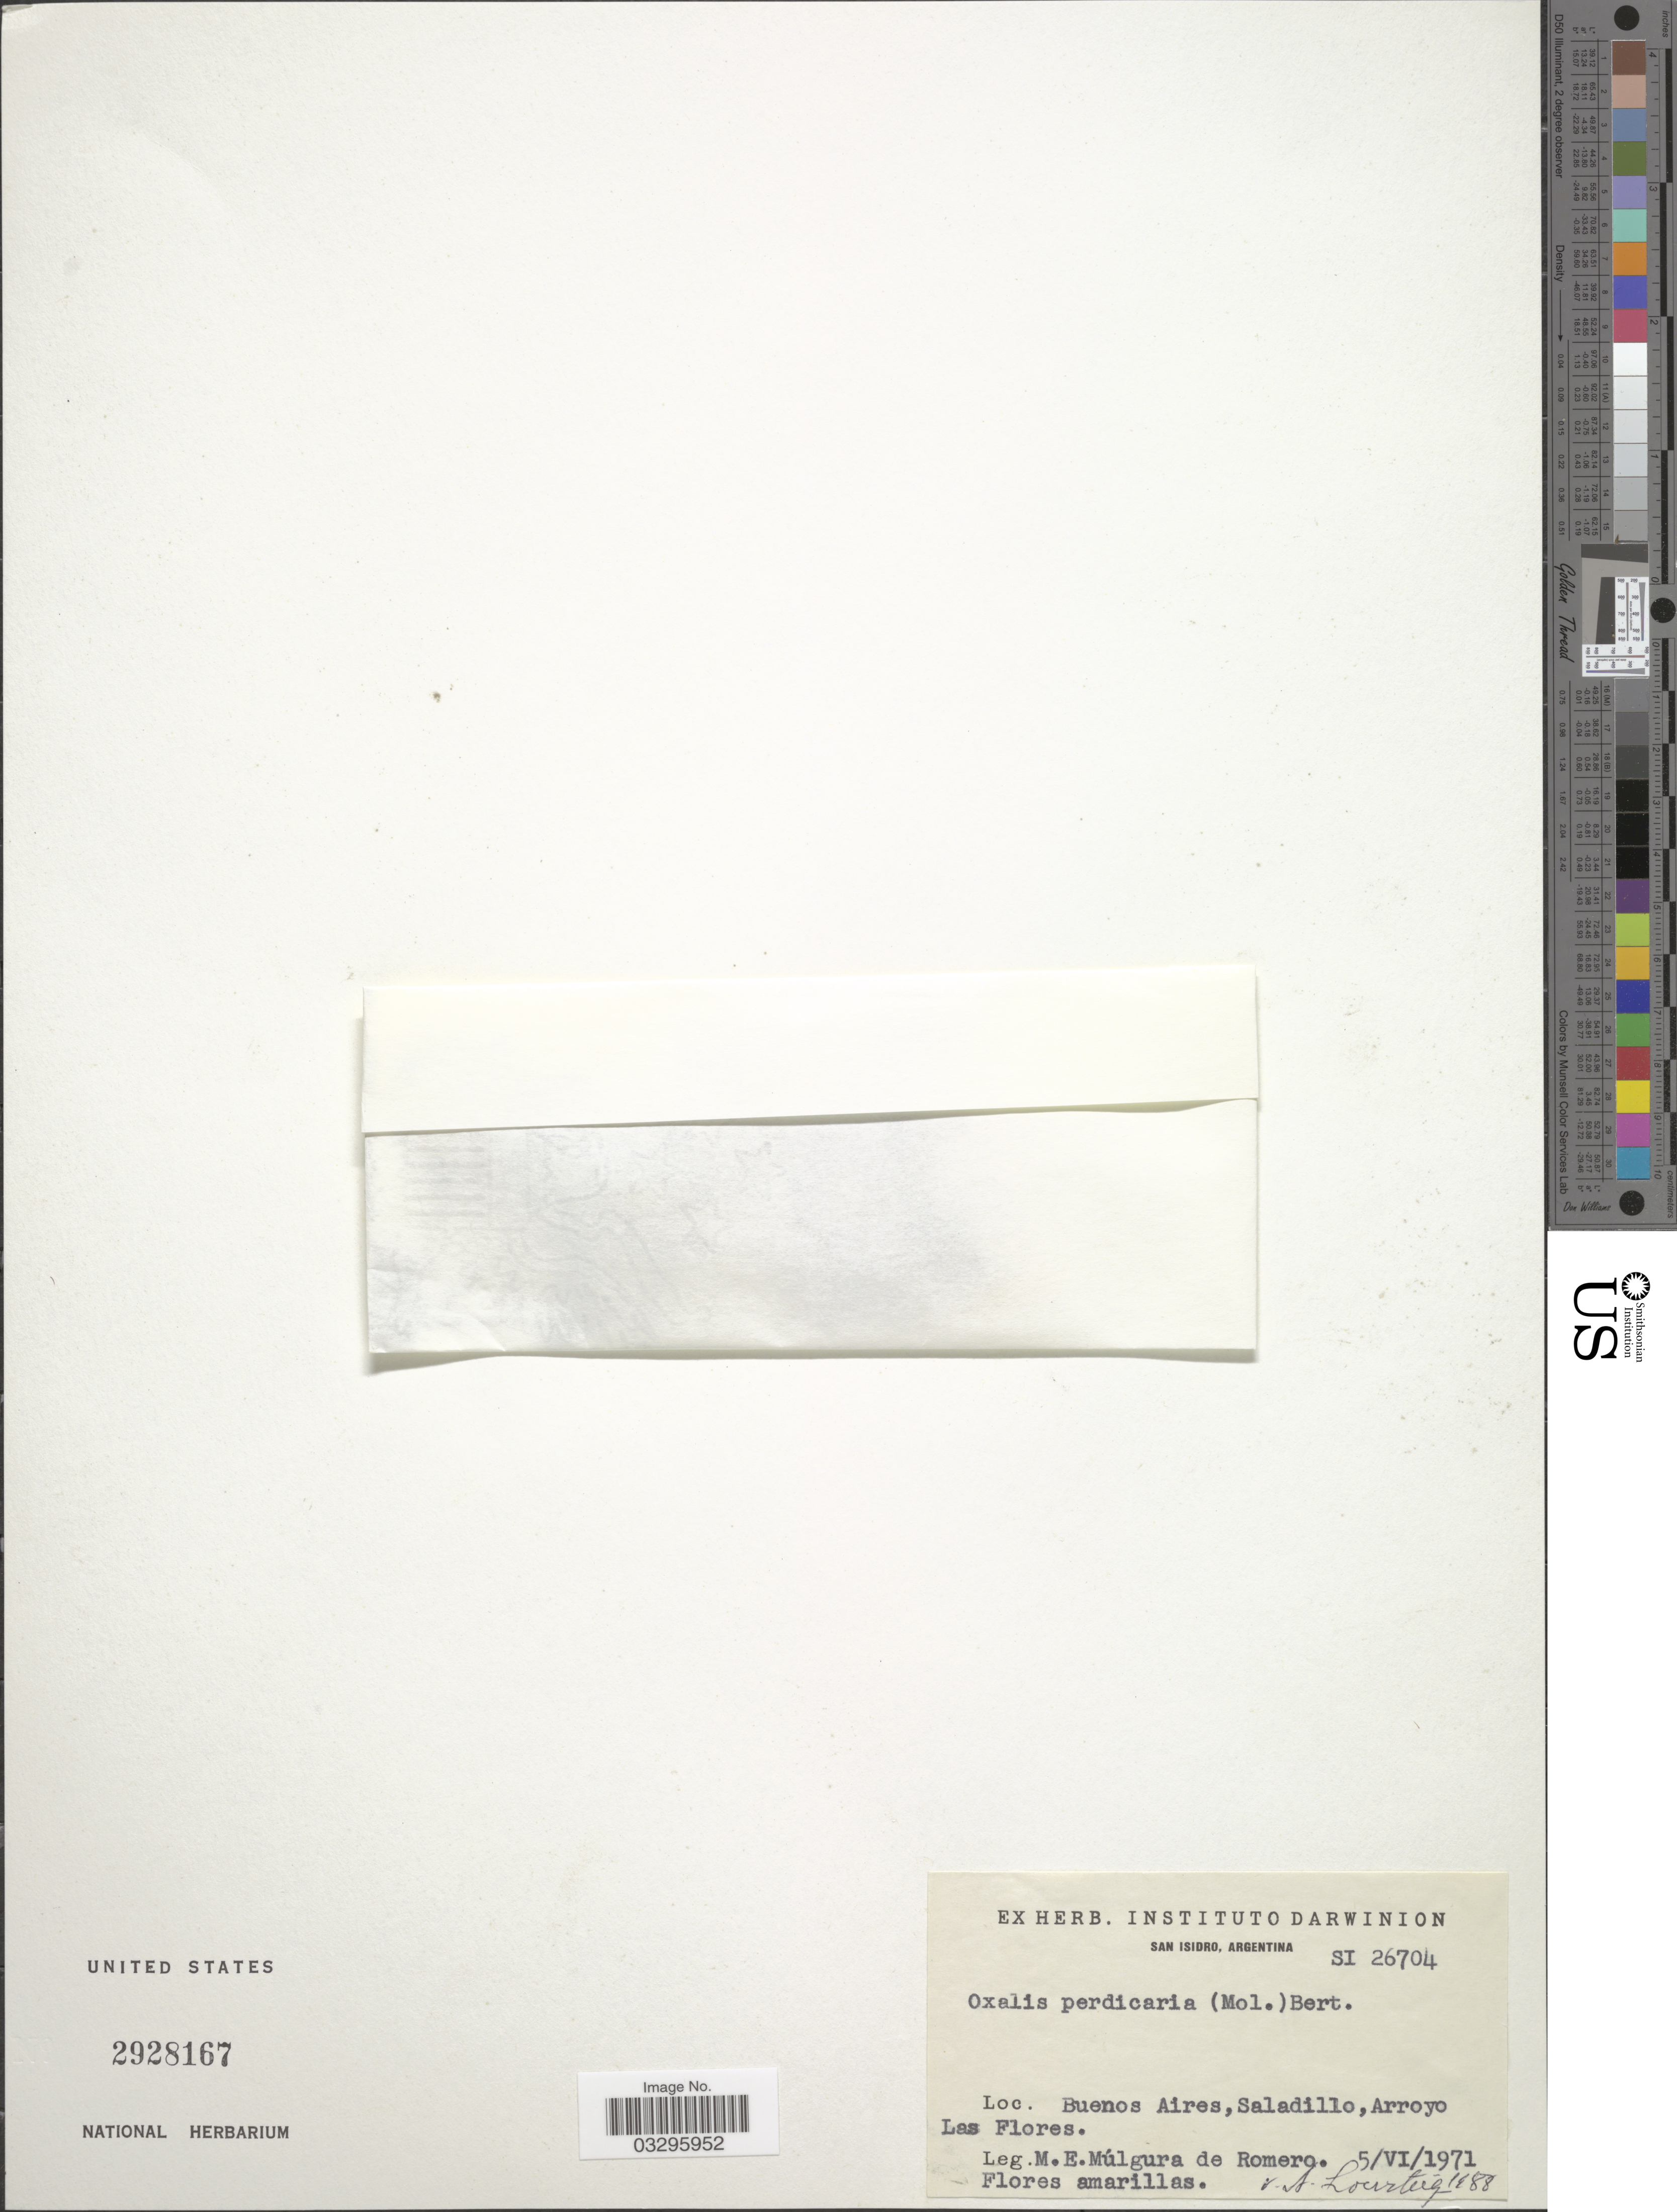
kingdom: Plantae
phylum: Tracheophyta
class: Magnoliopsida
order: Oxalidales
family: Oxalidaceae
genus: Oxalis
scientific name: Oxalis perdicaria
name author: (Molina) Bertero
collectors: M. E. Múlgura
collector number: SI 26704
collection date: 1971-06-05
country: Argentina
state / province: Buenos Aires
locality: Saladillo, Arroyo Las Flores.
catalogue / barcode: US 2928167